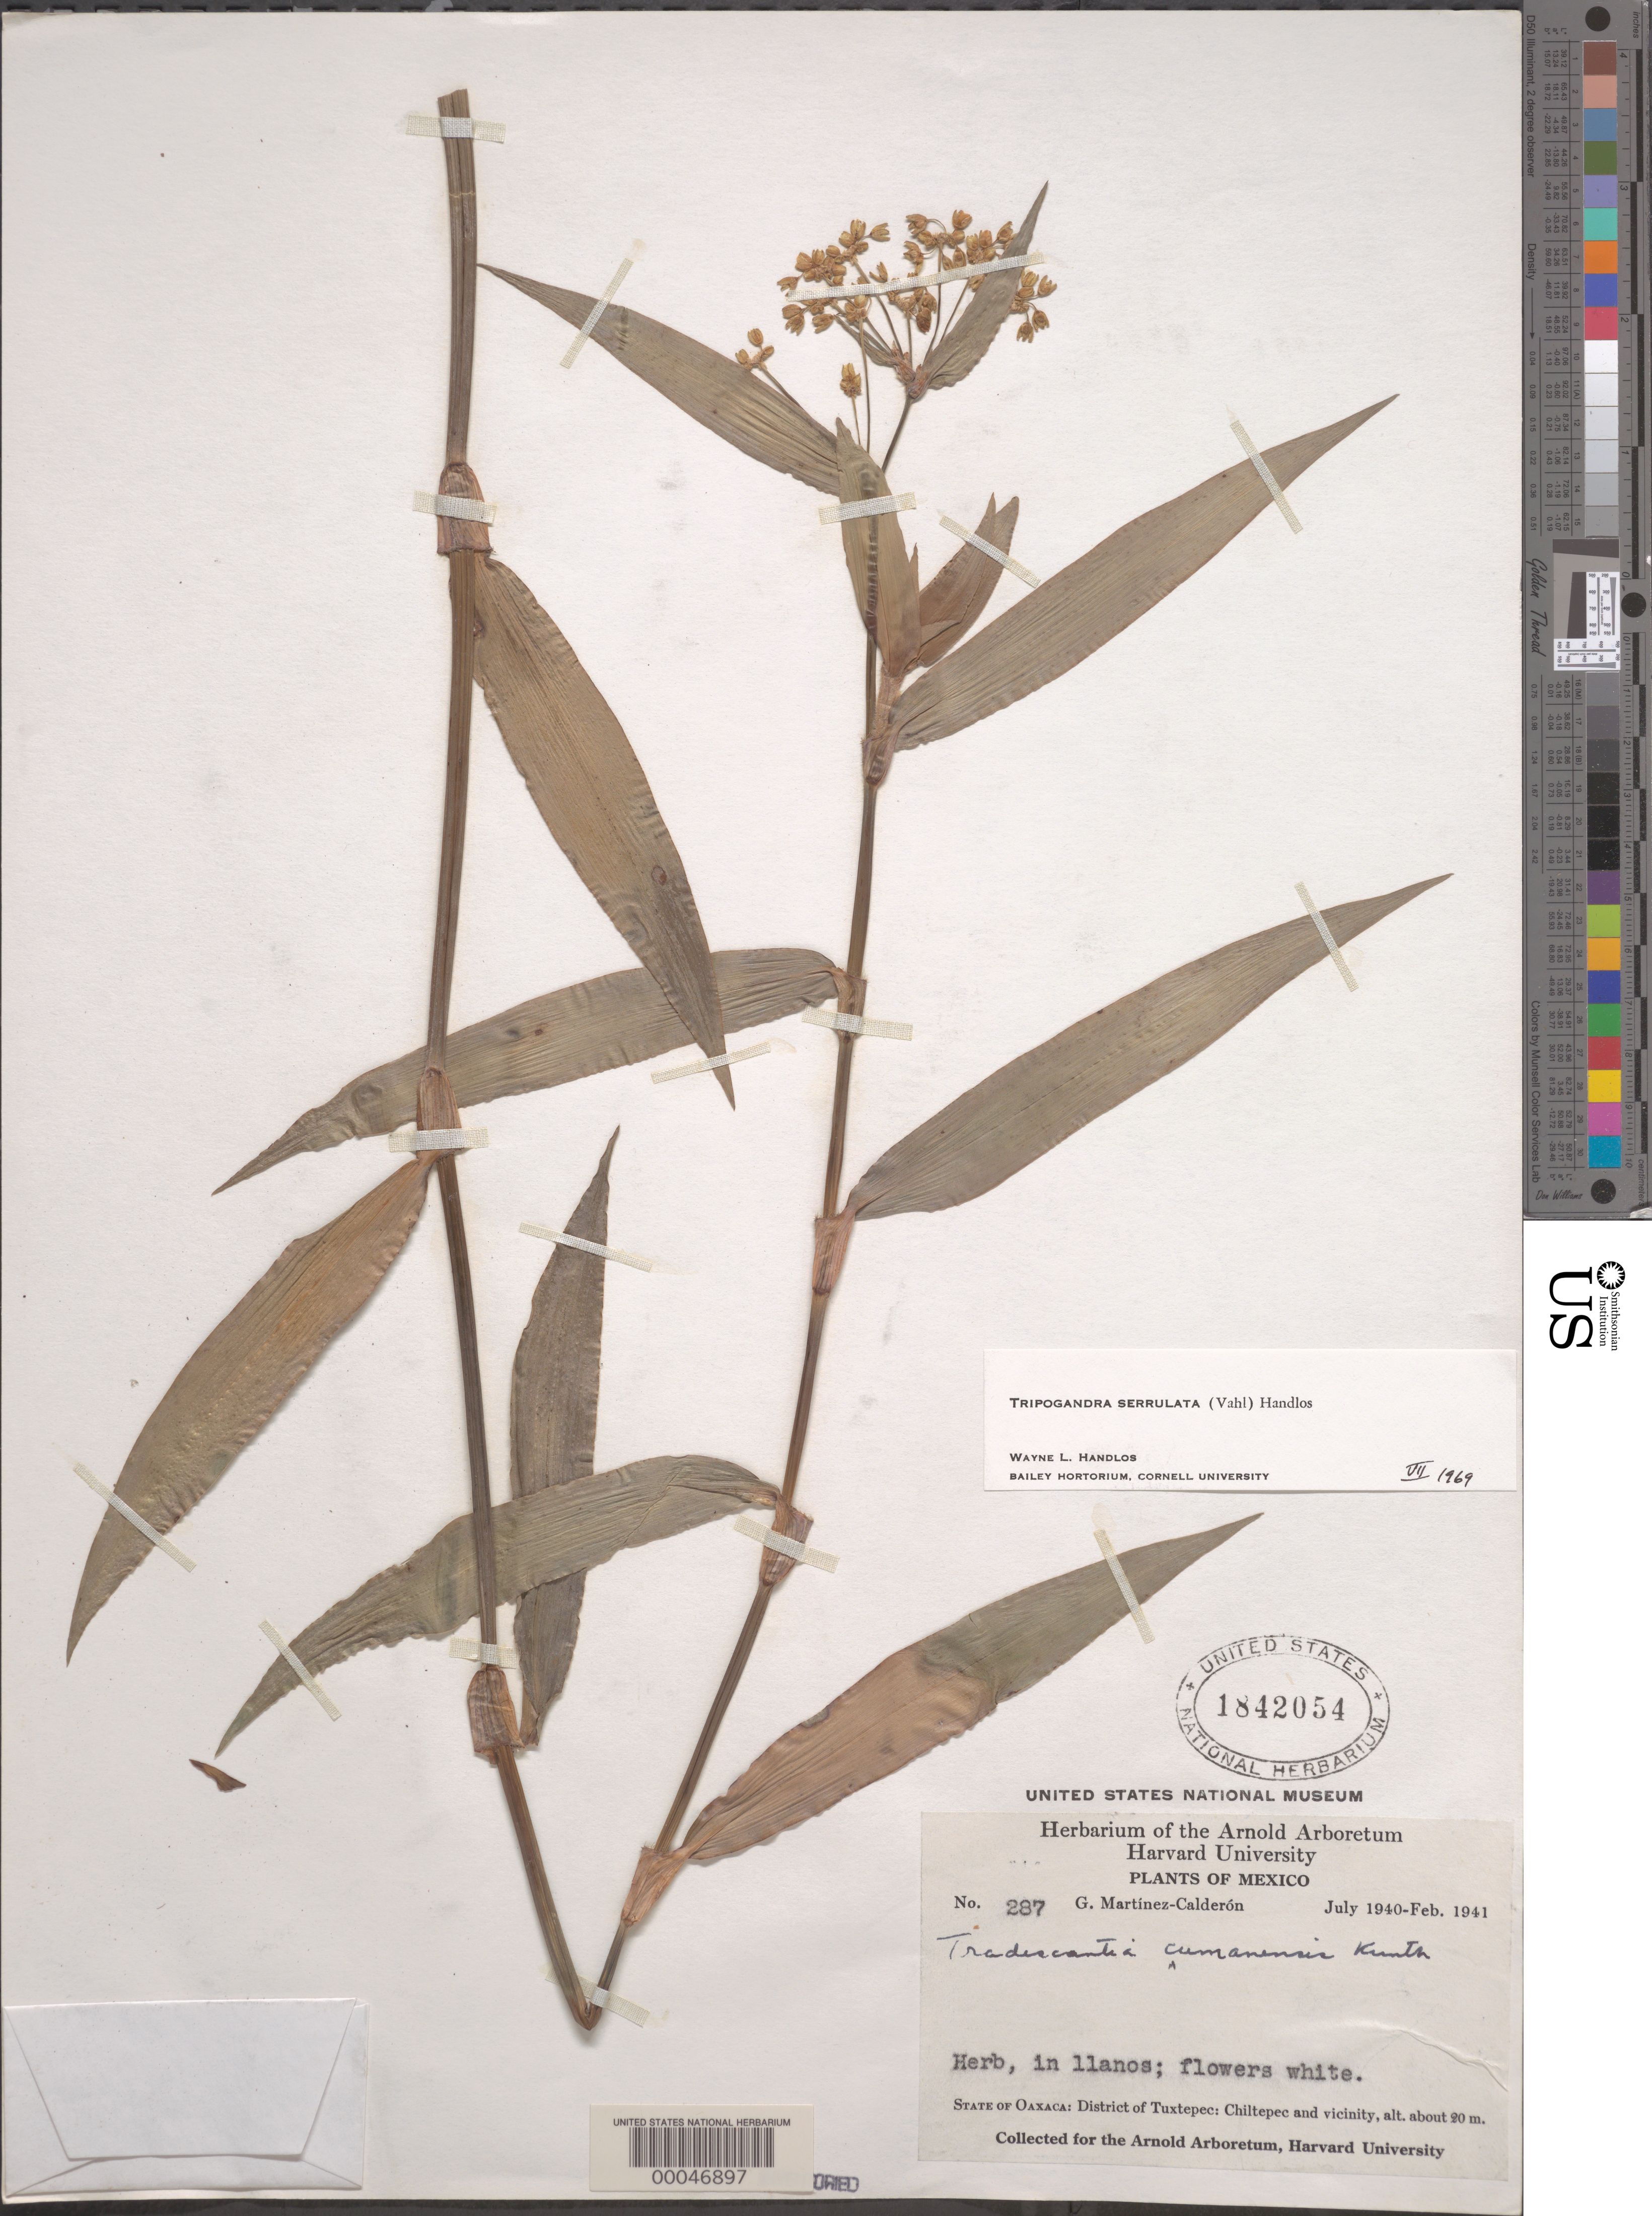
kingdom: Plantae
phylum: Tracheophyta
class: Liliopsida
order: Commelinales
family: Commelinaceae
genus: Tripogandra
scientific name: Tripogandra serrulata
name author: (Vahl) Handlos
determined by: Handlos, W. L.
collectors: G. Martínez Calderón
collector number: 287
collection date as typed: Jul 1940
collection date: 1940-07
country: Mexico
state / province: Oaxaca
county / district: San Juan Bautista Tuxtepec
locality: Tuxtepec mun. (?), Chiltepec and vicinity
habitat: Llanos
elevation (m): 20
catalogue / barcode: US 1842054